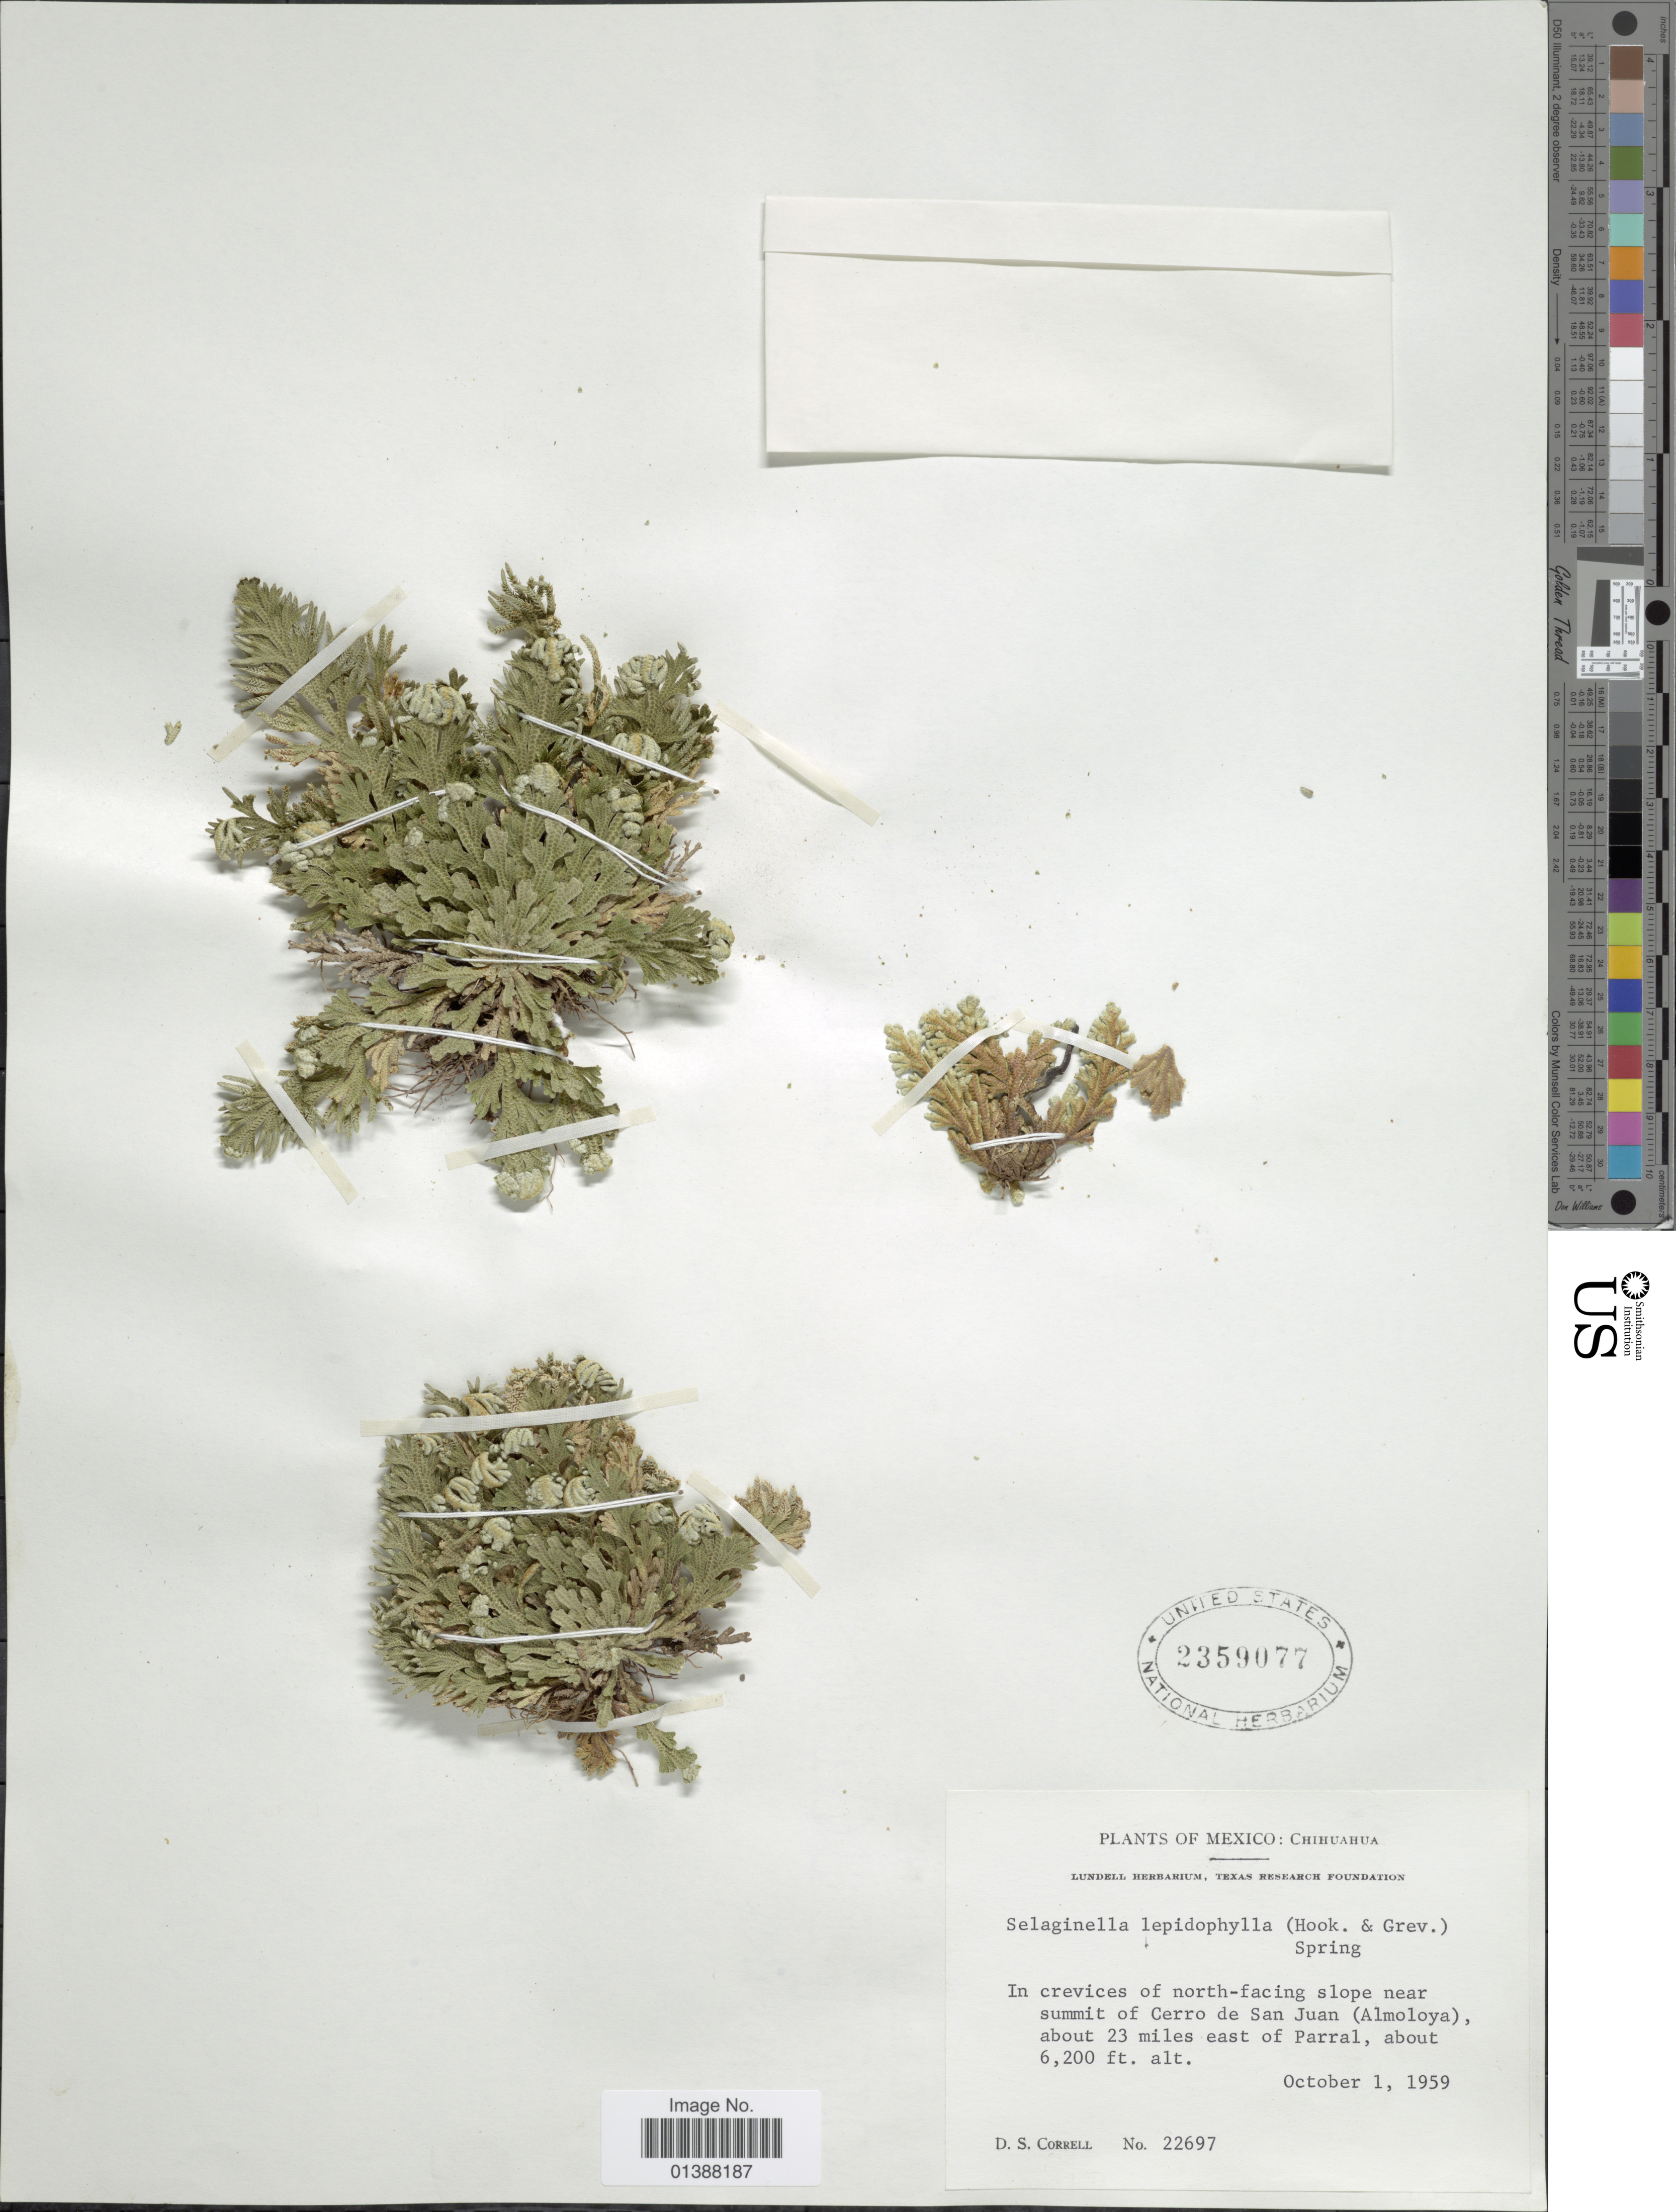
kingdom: Plantae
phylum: Tracheophyta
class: Lycopodiopsida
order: Selaginellales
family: Selaginellaceae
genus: Selaginella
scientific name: Selaginella lepidophylla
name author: (Hook. & Grev.) Spring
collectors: D. S. Correll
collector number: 22697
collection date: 1959-10-01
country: Mexico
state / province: Chihuahua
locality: In crevices of north-facing slope near summit of Cerro de San Juan (Almoloya), about 23 miles east of Parral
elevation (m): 1890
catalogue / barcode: US 2359077